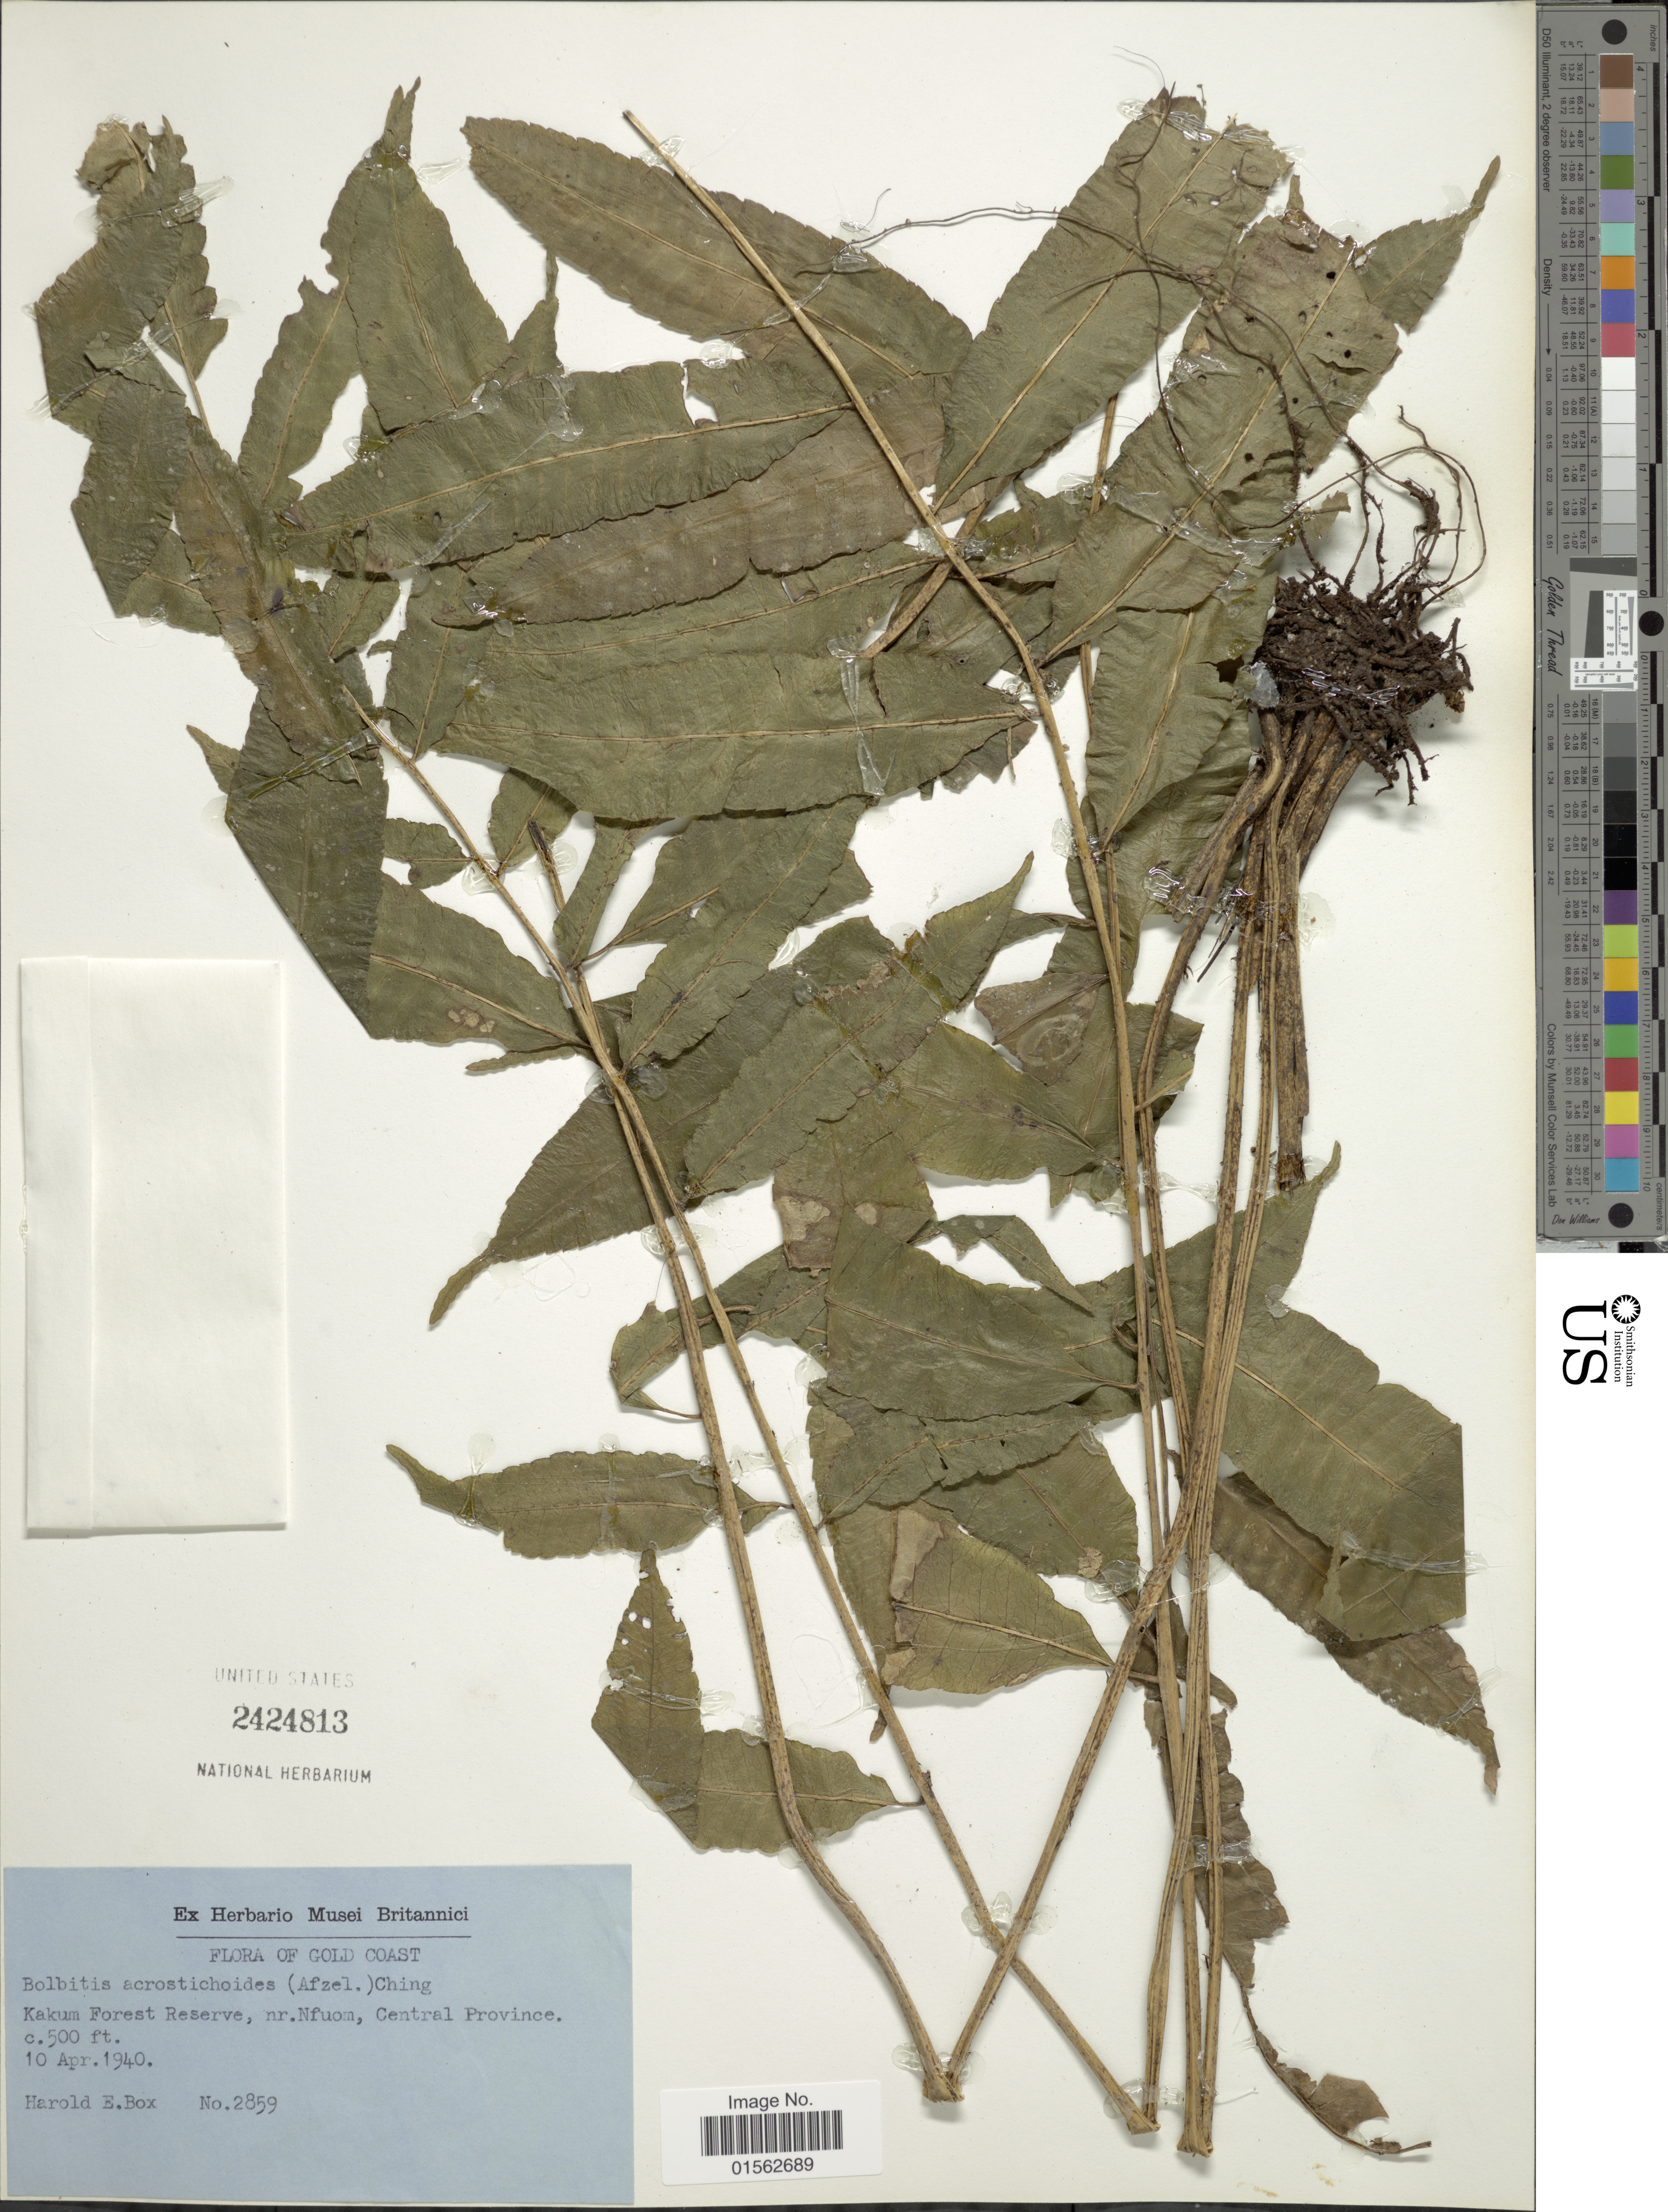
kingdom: Plantae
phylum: Tracheophyta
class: Polypodiopsida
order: Polypodiales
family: Dryopteridaceae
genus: Bolbitis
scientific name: Bolbitis acrostichoides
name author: (Hook.) Ching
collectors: H. E. Box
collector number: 2859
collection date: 1940-04-10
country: Ghana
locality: Gold Coast, Kakum Forest Reserve, Nr. Nfuom, Central Province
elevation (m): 152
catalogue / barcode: US 2424813